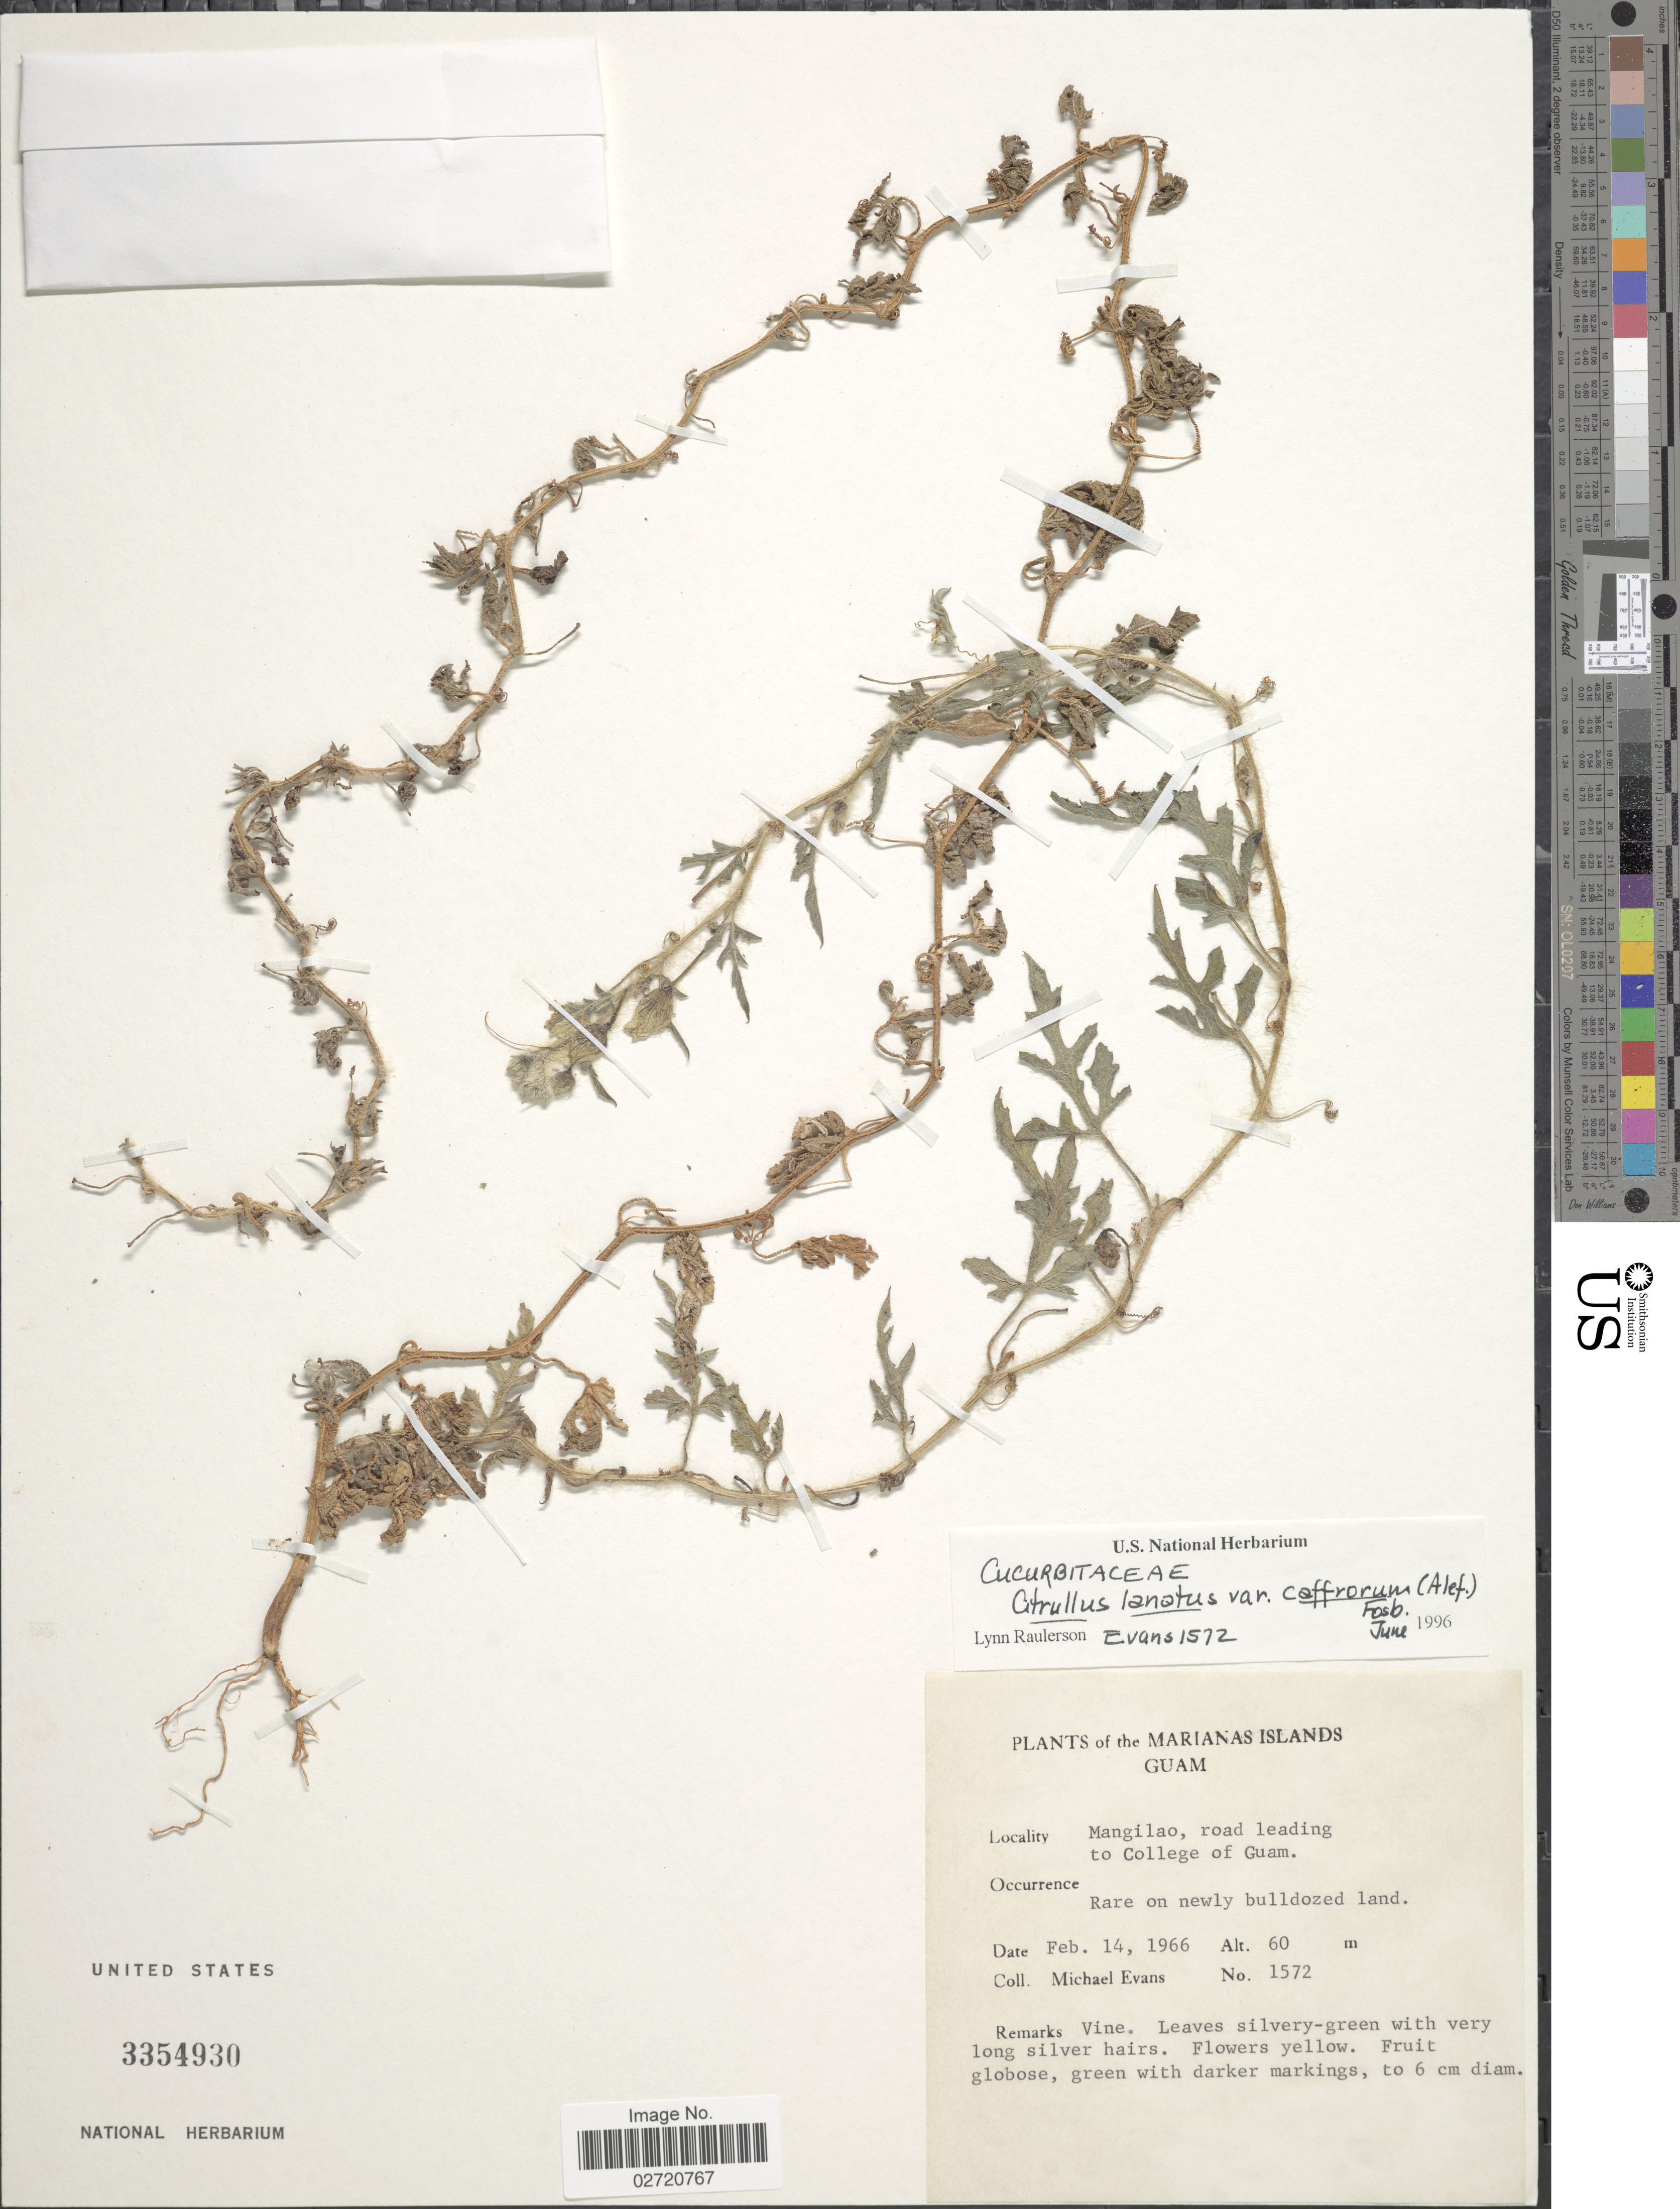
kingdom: Plantae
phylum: Tracheophyta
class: Magnoliopsida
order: Cucurbitales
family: Cucurbitaceae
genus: Citrullus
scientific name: Citrullus lanatus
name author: (Thunb.) Matsum. & Nakai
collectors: M. Evans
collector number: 1572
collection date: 1966-02-14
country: Guam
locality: Marianas Islands. Mangilao, road leading to College of Guam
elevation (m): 60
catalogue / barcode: US 3354930